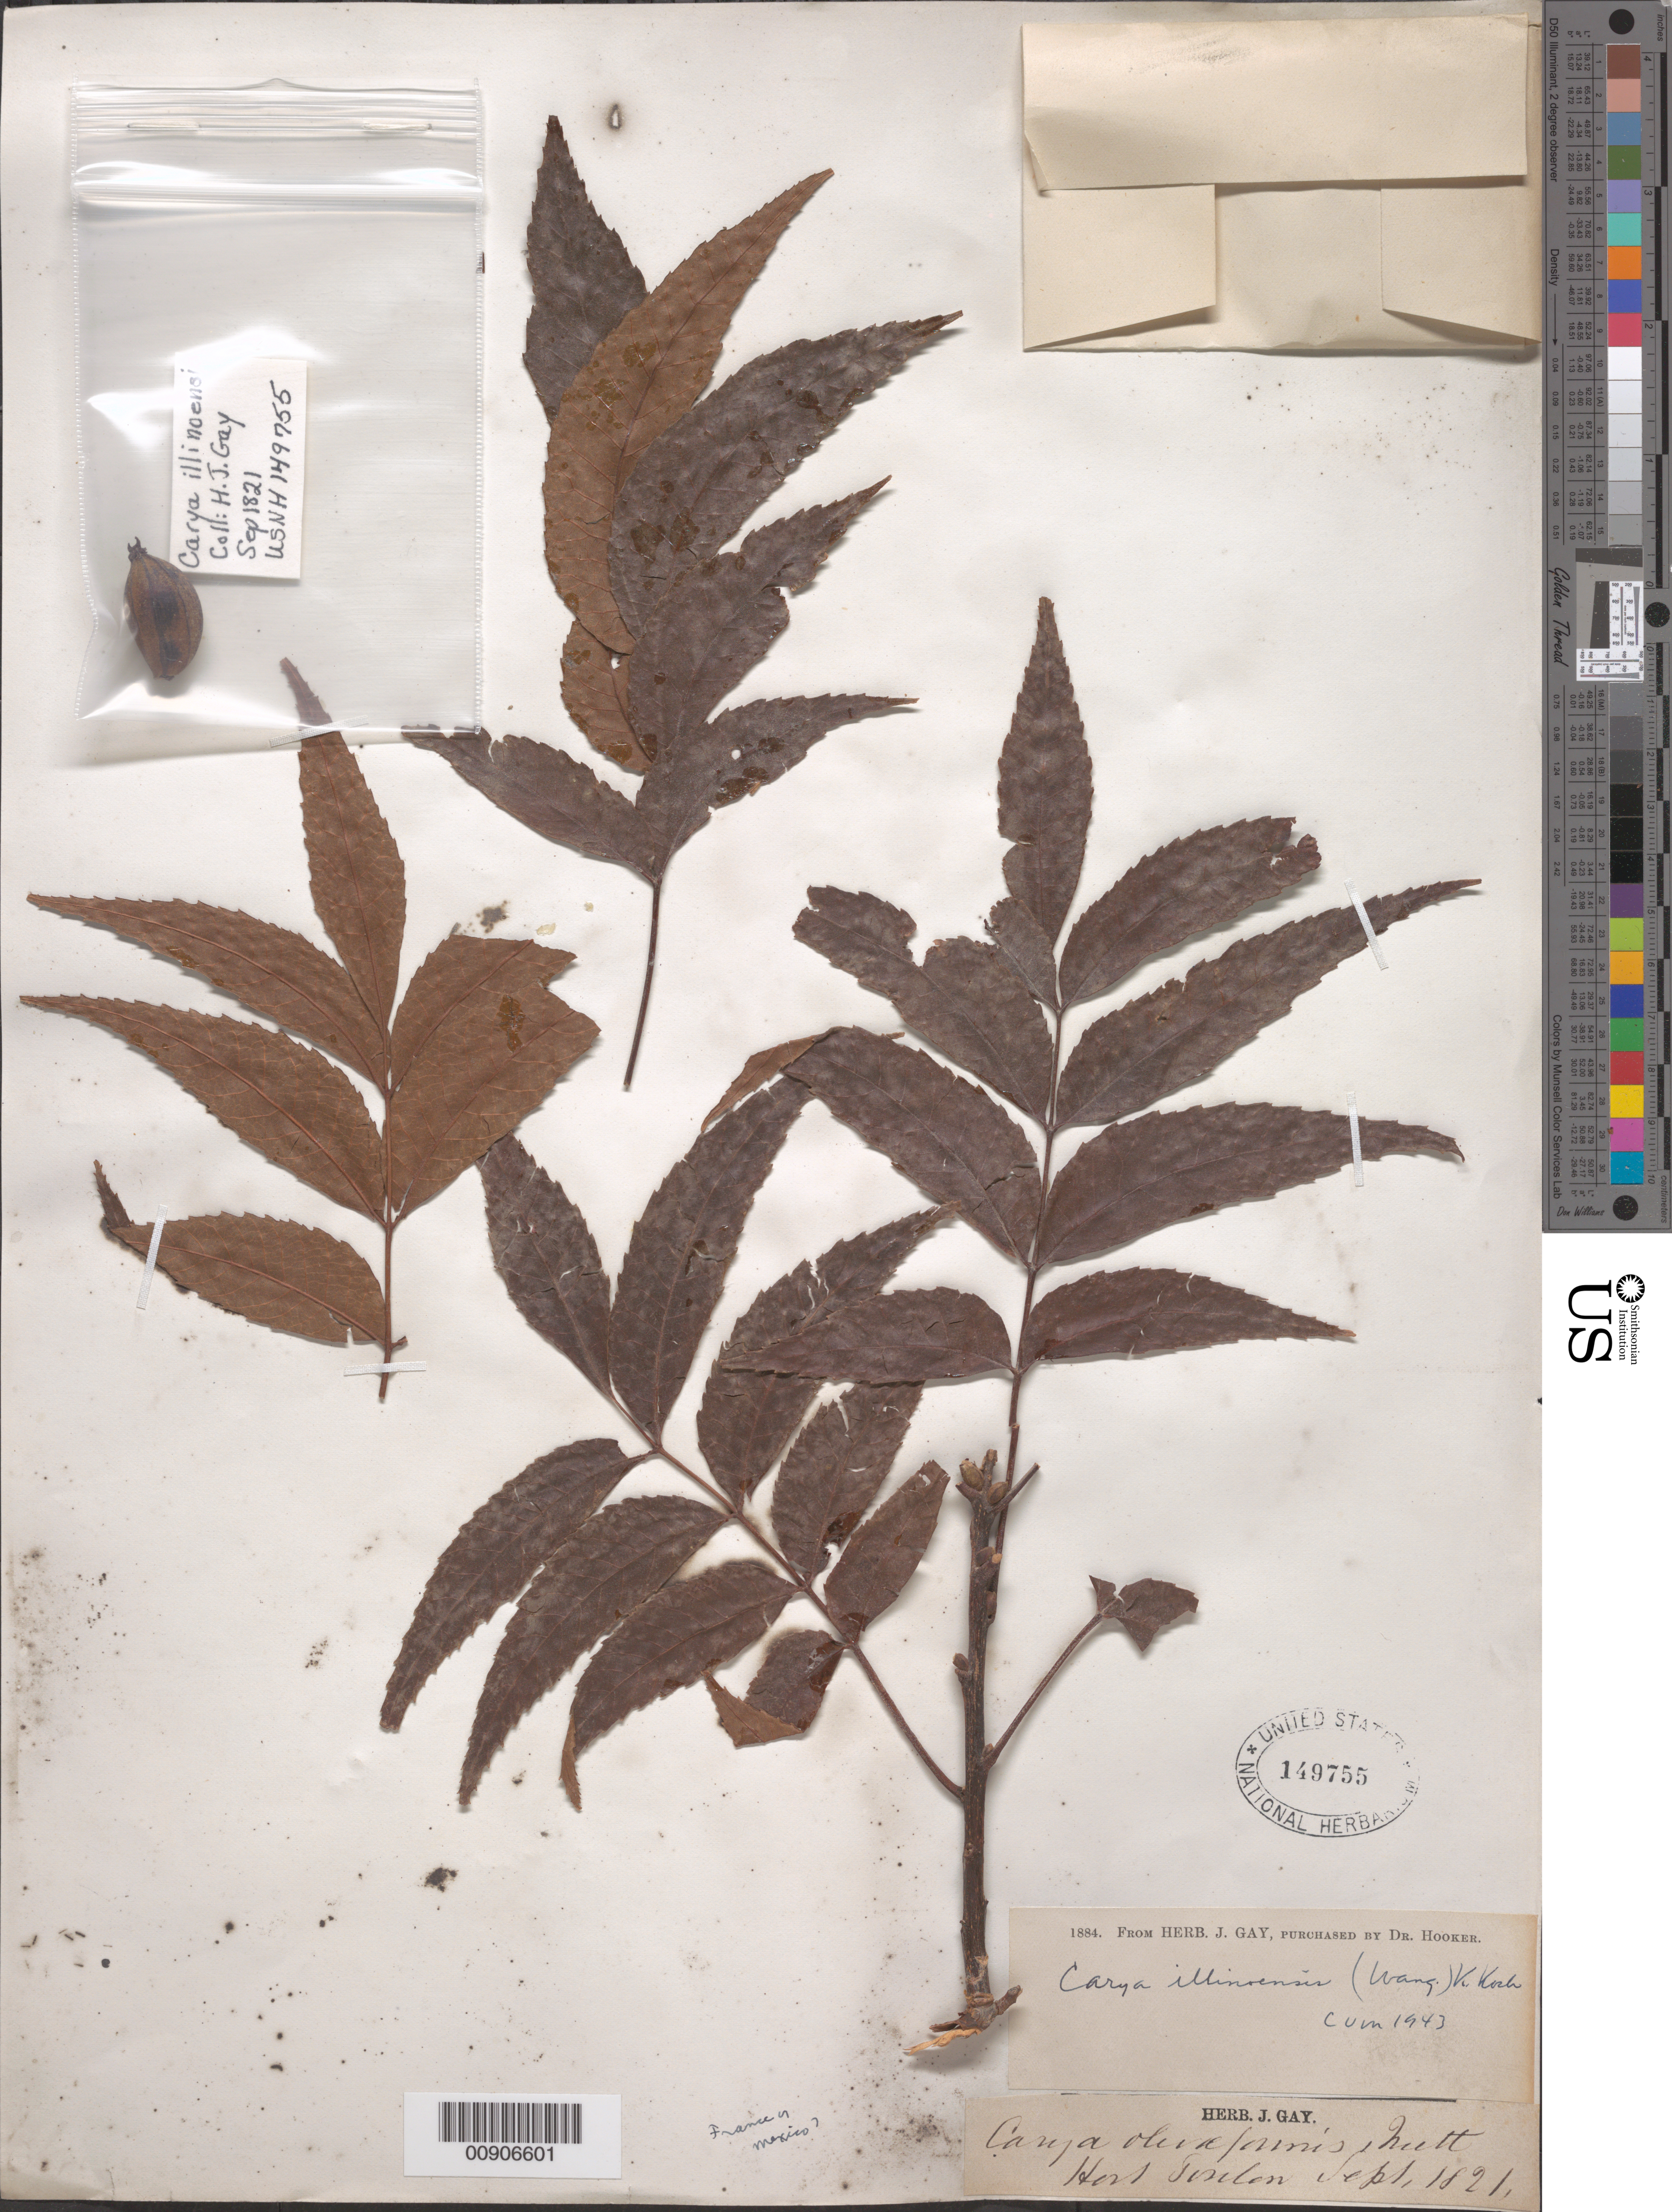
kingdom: Plantae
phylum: Tracheophyta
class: Magnoliopsida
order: Fagales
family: Juglandaceae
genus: Carya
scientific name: Carya illinoinensis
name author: (Wangenh.) K. Koch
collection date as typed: Sep 1821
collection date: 1821-09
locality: Sheet has a handwritten note that says France or Mexico?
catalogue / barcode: US 149755